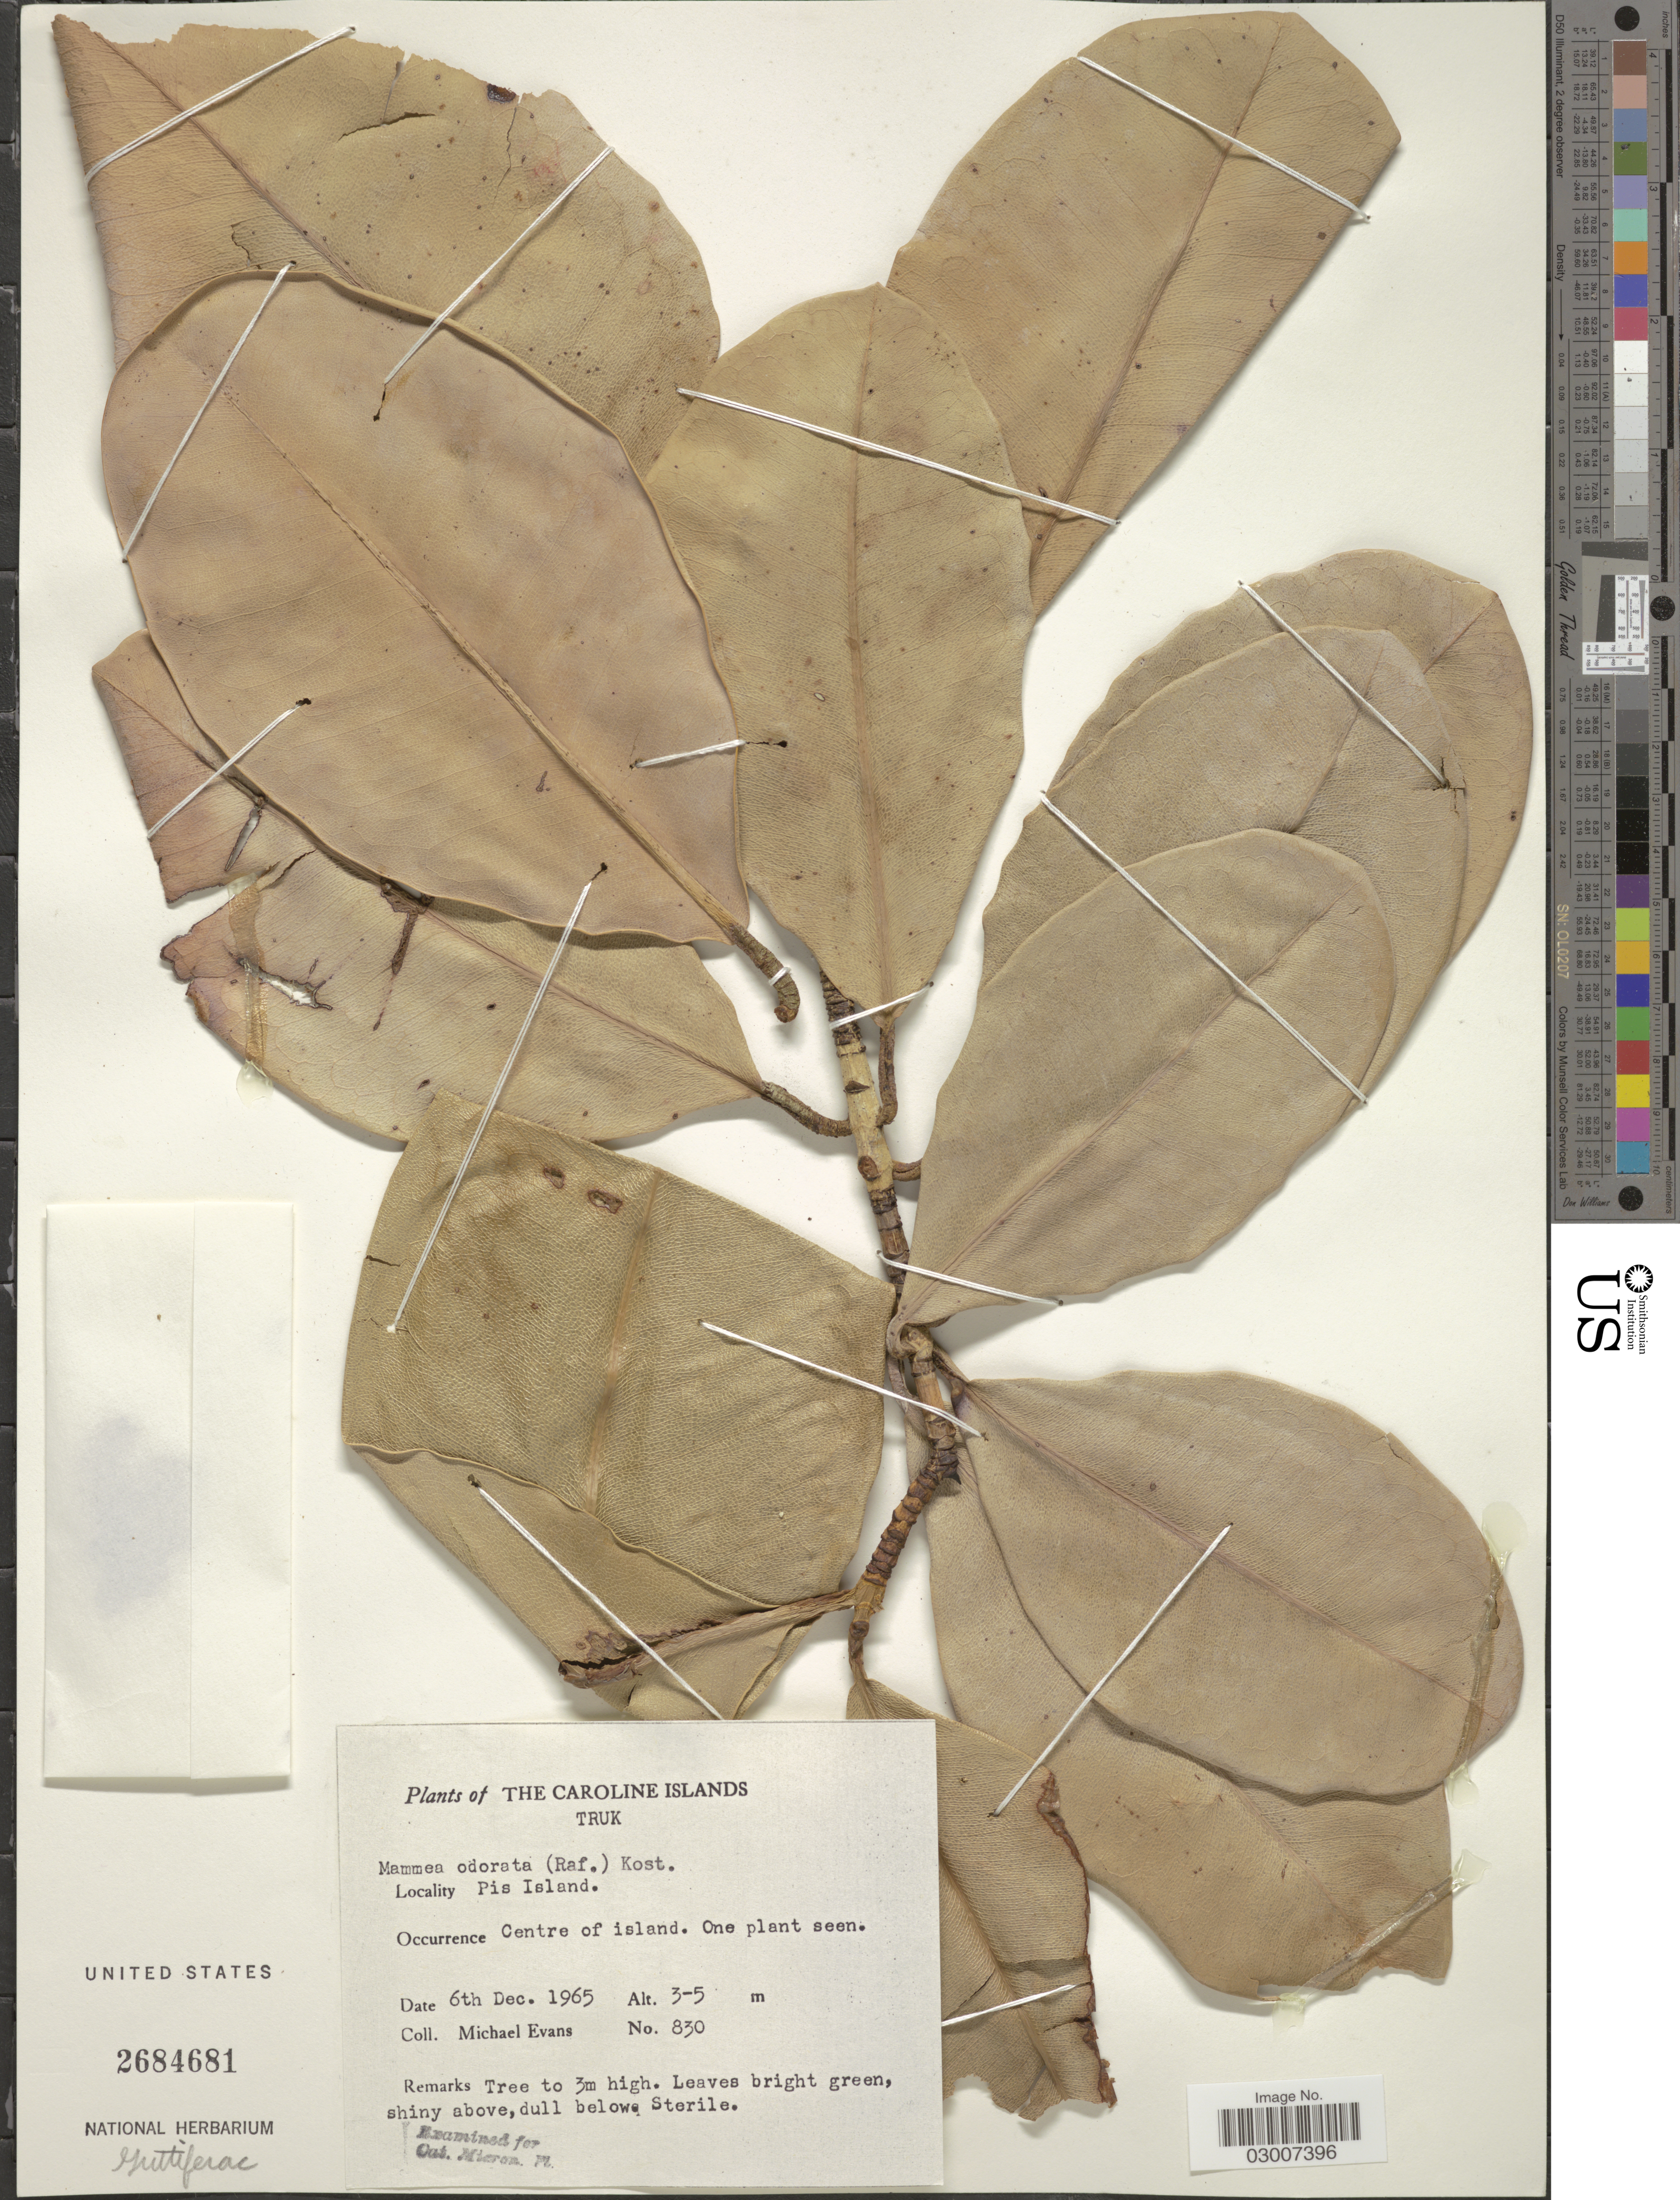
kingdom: Plantae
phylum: Tracheophyta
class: Magnoliopsida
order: Malpighiales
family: Calophyllaceae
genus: Mammea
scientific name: Mammea odorata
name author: (Raf.) Kosterm.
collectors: M. Evans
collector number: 830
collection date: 1965-12-06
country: Micronesia, Federated States of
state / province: Truk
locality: Caroline Islands. Truk. Pis Island. Centre of island.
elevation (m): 3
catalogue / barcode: US 2684681